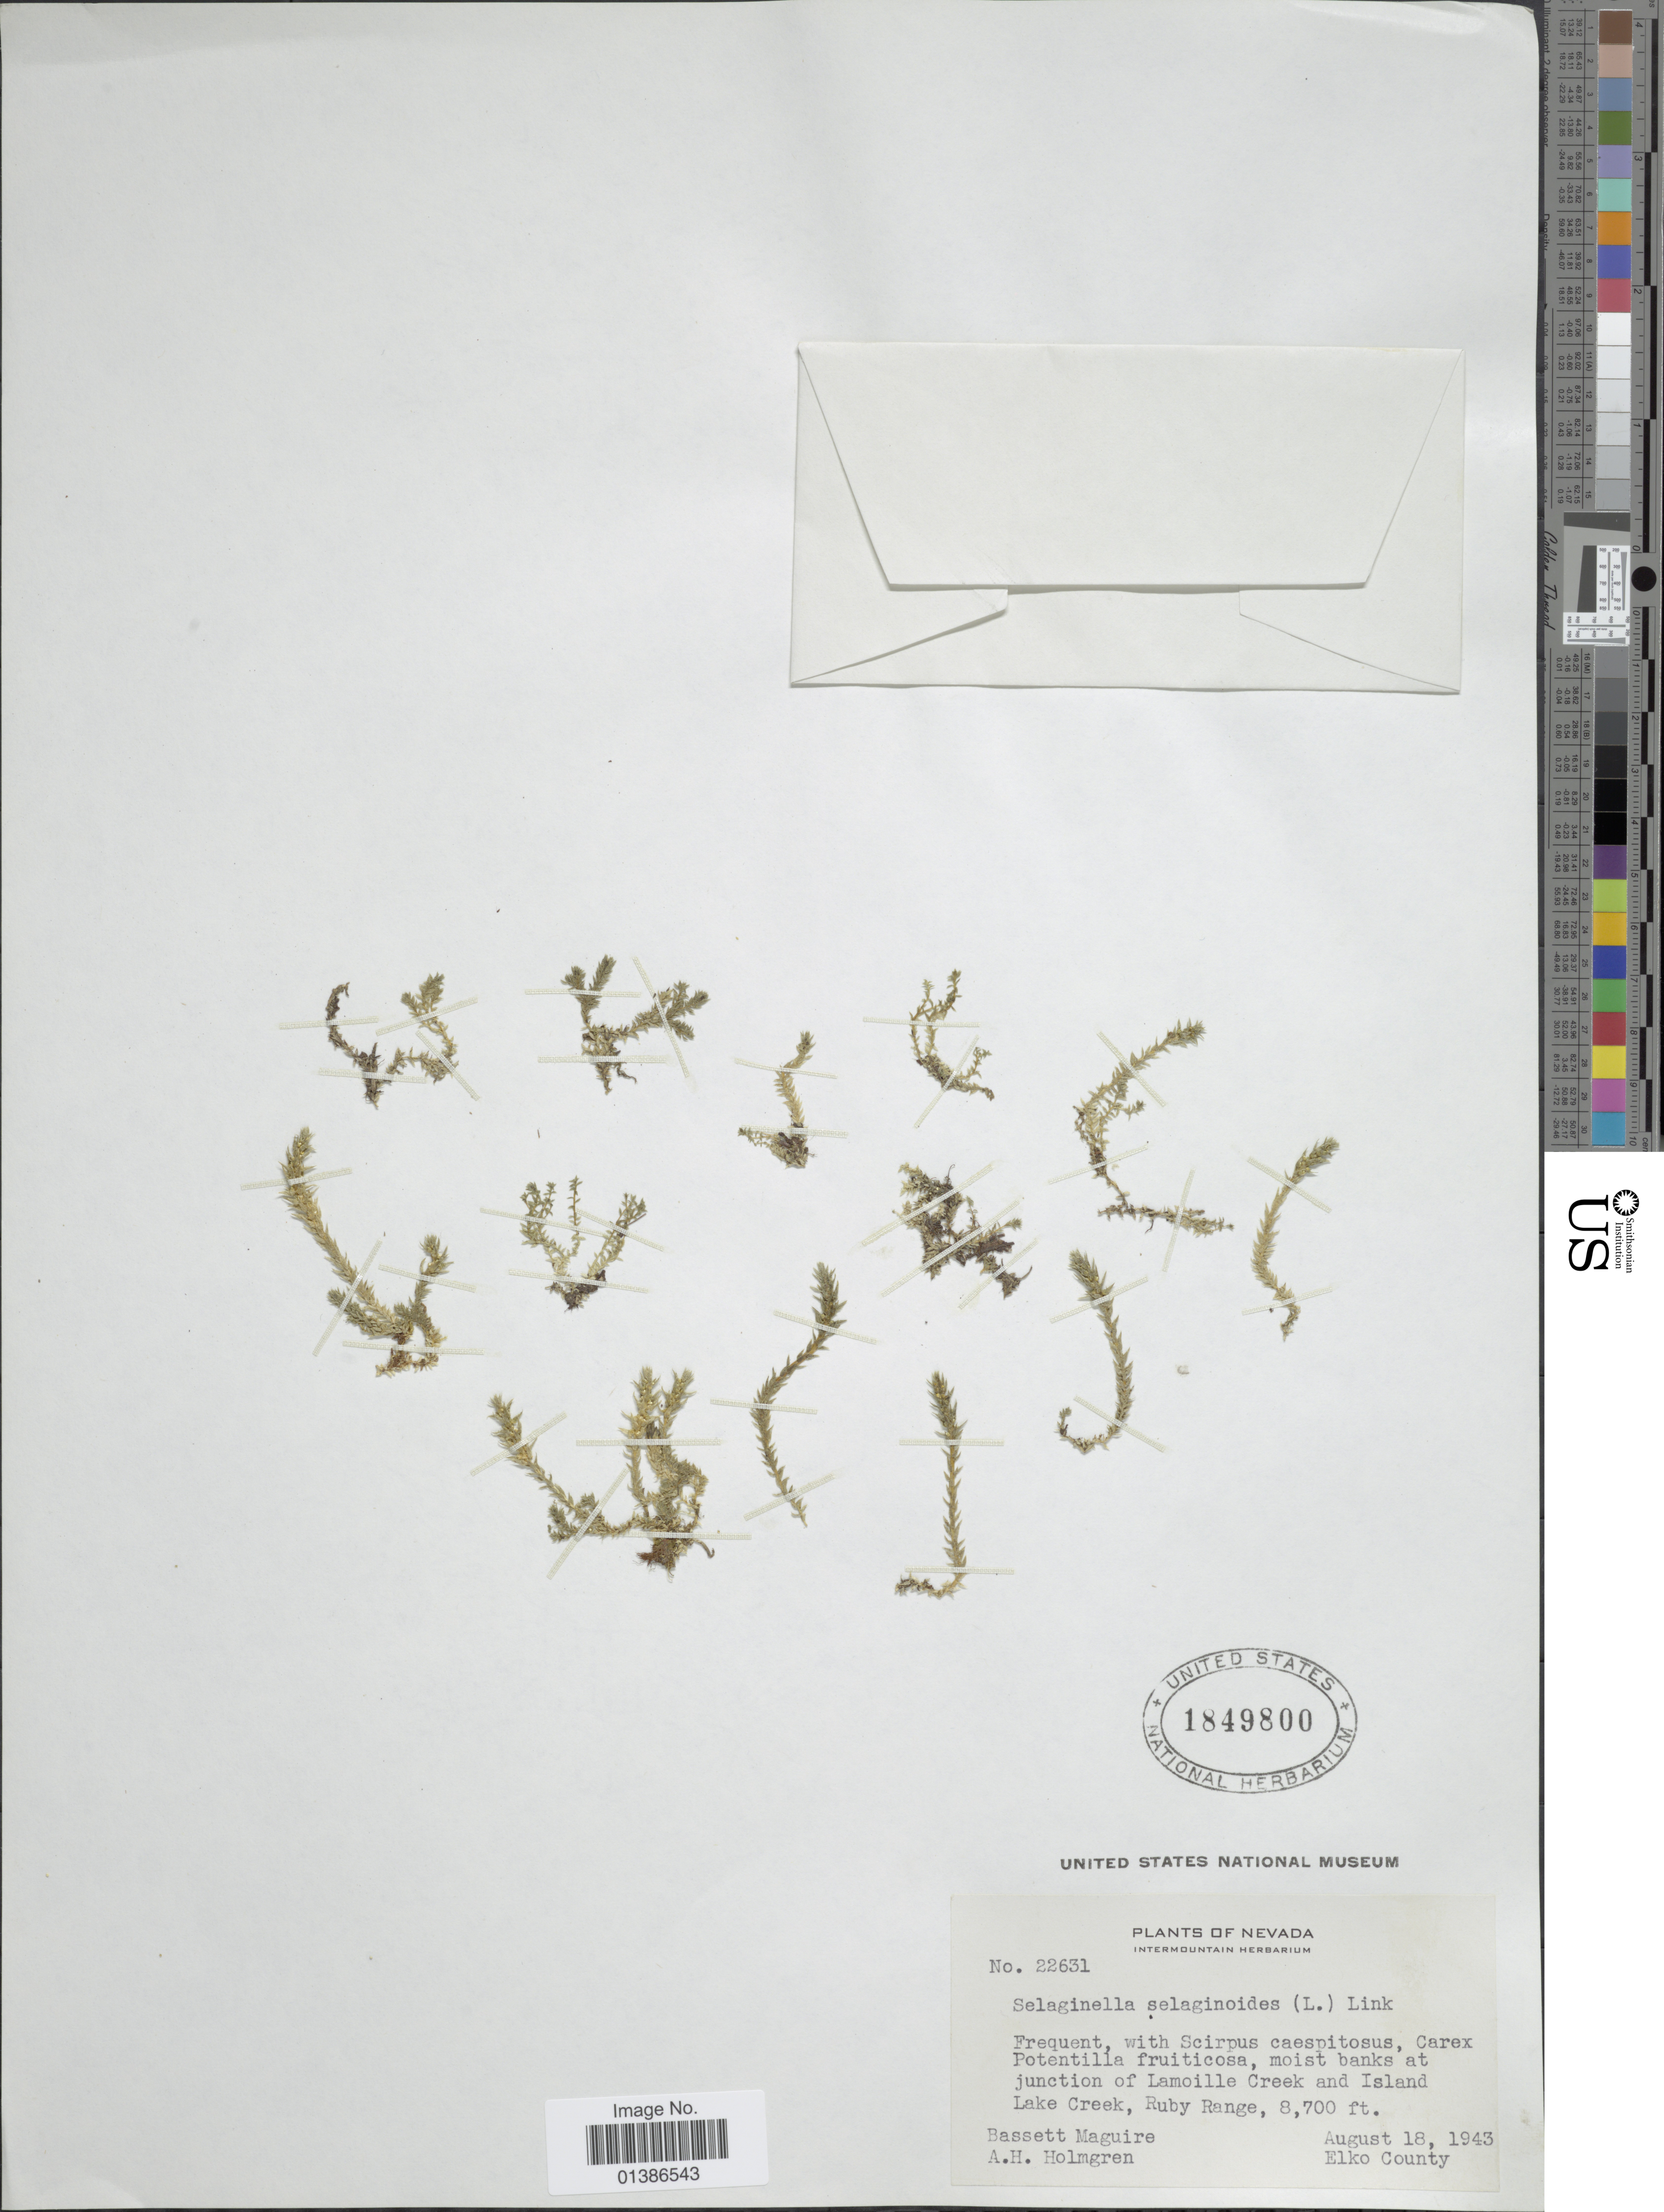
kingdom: Plantae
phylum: Tracheophyta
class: Lycopodiopsida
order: Selaginellales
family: Selaginellaceae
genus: Selaginella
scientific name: Selaginella selaginoides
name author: (L.) Link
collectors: B. Maguire & A. H. Holmgren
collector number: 22631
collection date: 1943-08-18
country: United States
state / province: Nevada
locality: Moist banks at junction of Lamoille Creek and Island Lake Creek, Ruby Range, Elko County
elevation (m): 2652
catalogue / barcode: US 1849800